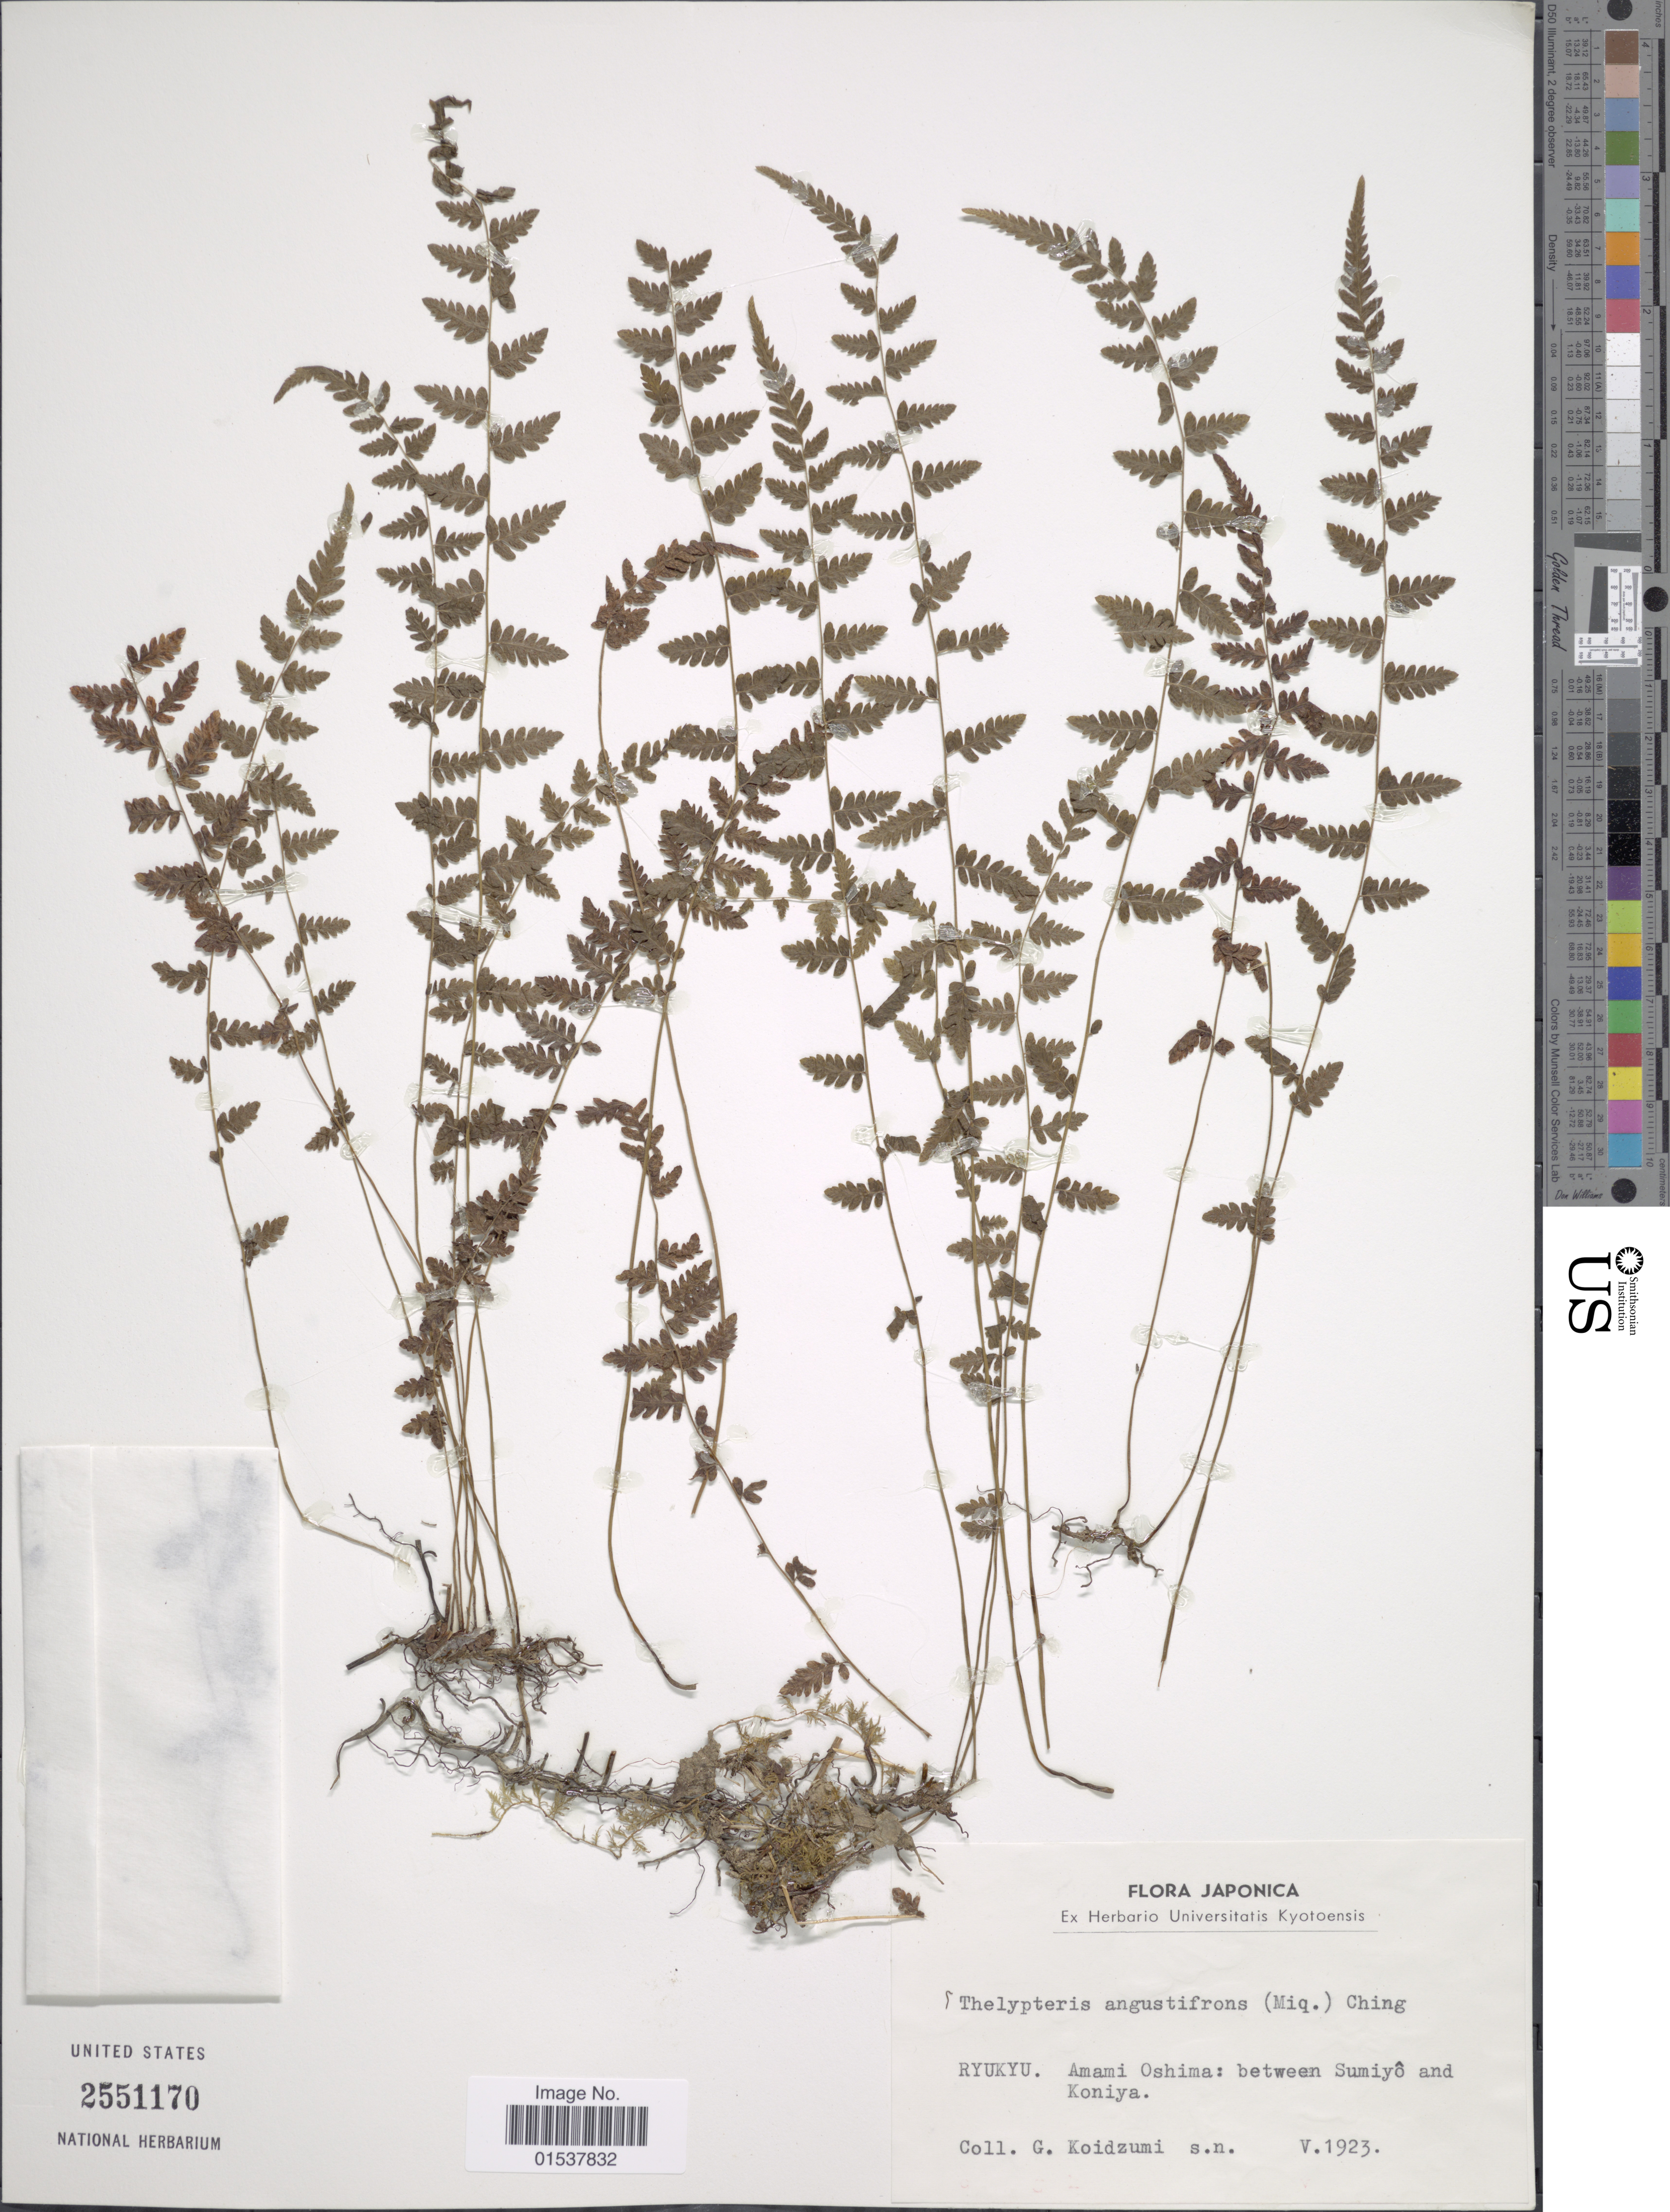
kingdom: Plantae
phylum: Tracheophyta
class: Polypodiopsida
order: Polypodiales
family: Thelypteridaceae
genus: Parathelypteris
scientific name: Parathelypteris angustifrons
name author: (Miq.) Ching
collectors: G. Koidzumi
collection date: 1923-05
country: Japan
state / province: Okinawa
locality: Japonica, Ryukyu, Amami Oshima: between Sumiyo and Koniya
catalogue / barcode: US 2551170